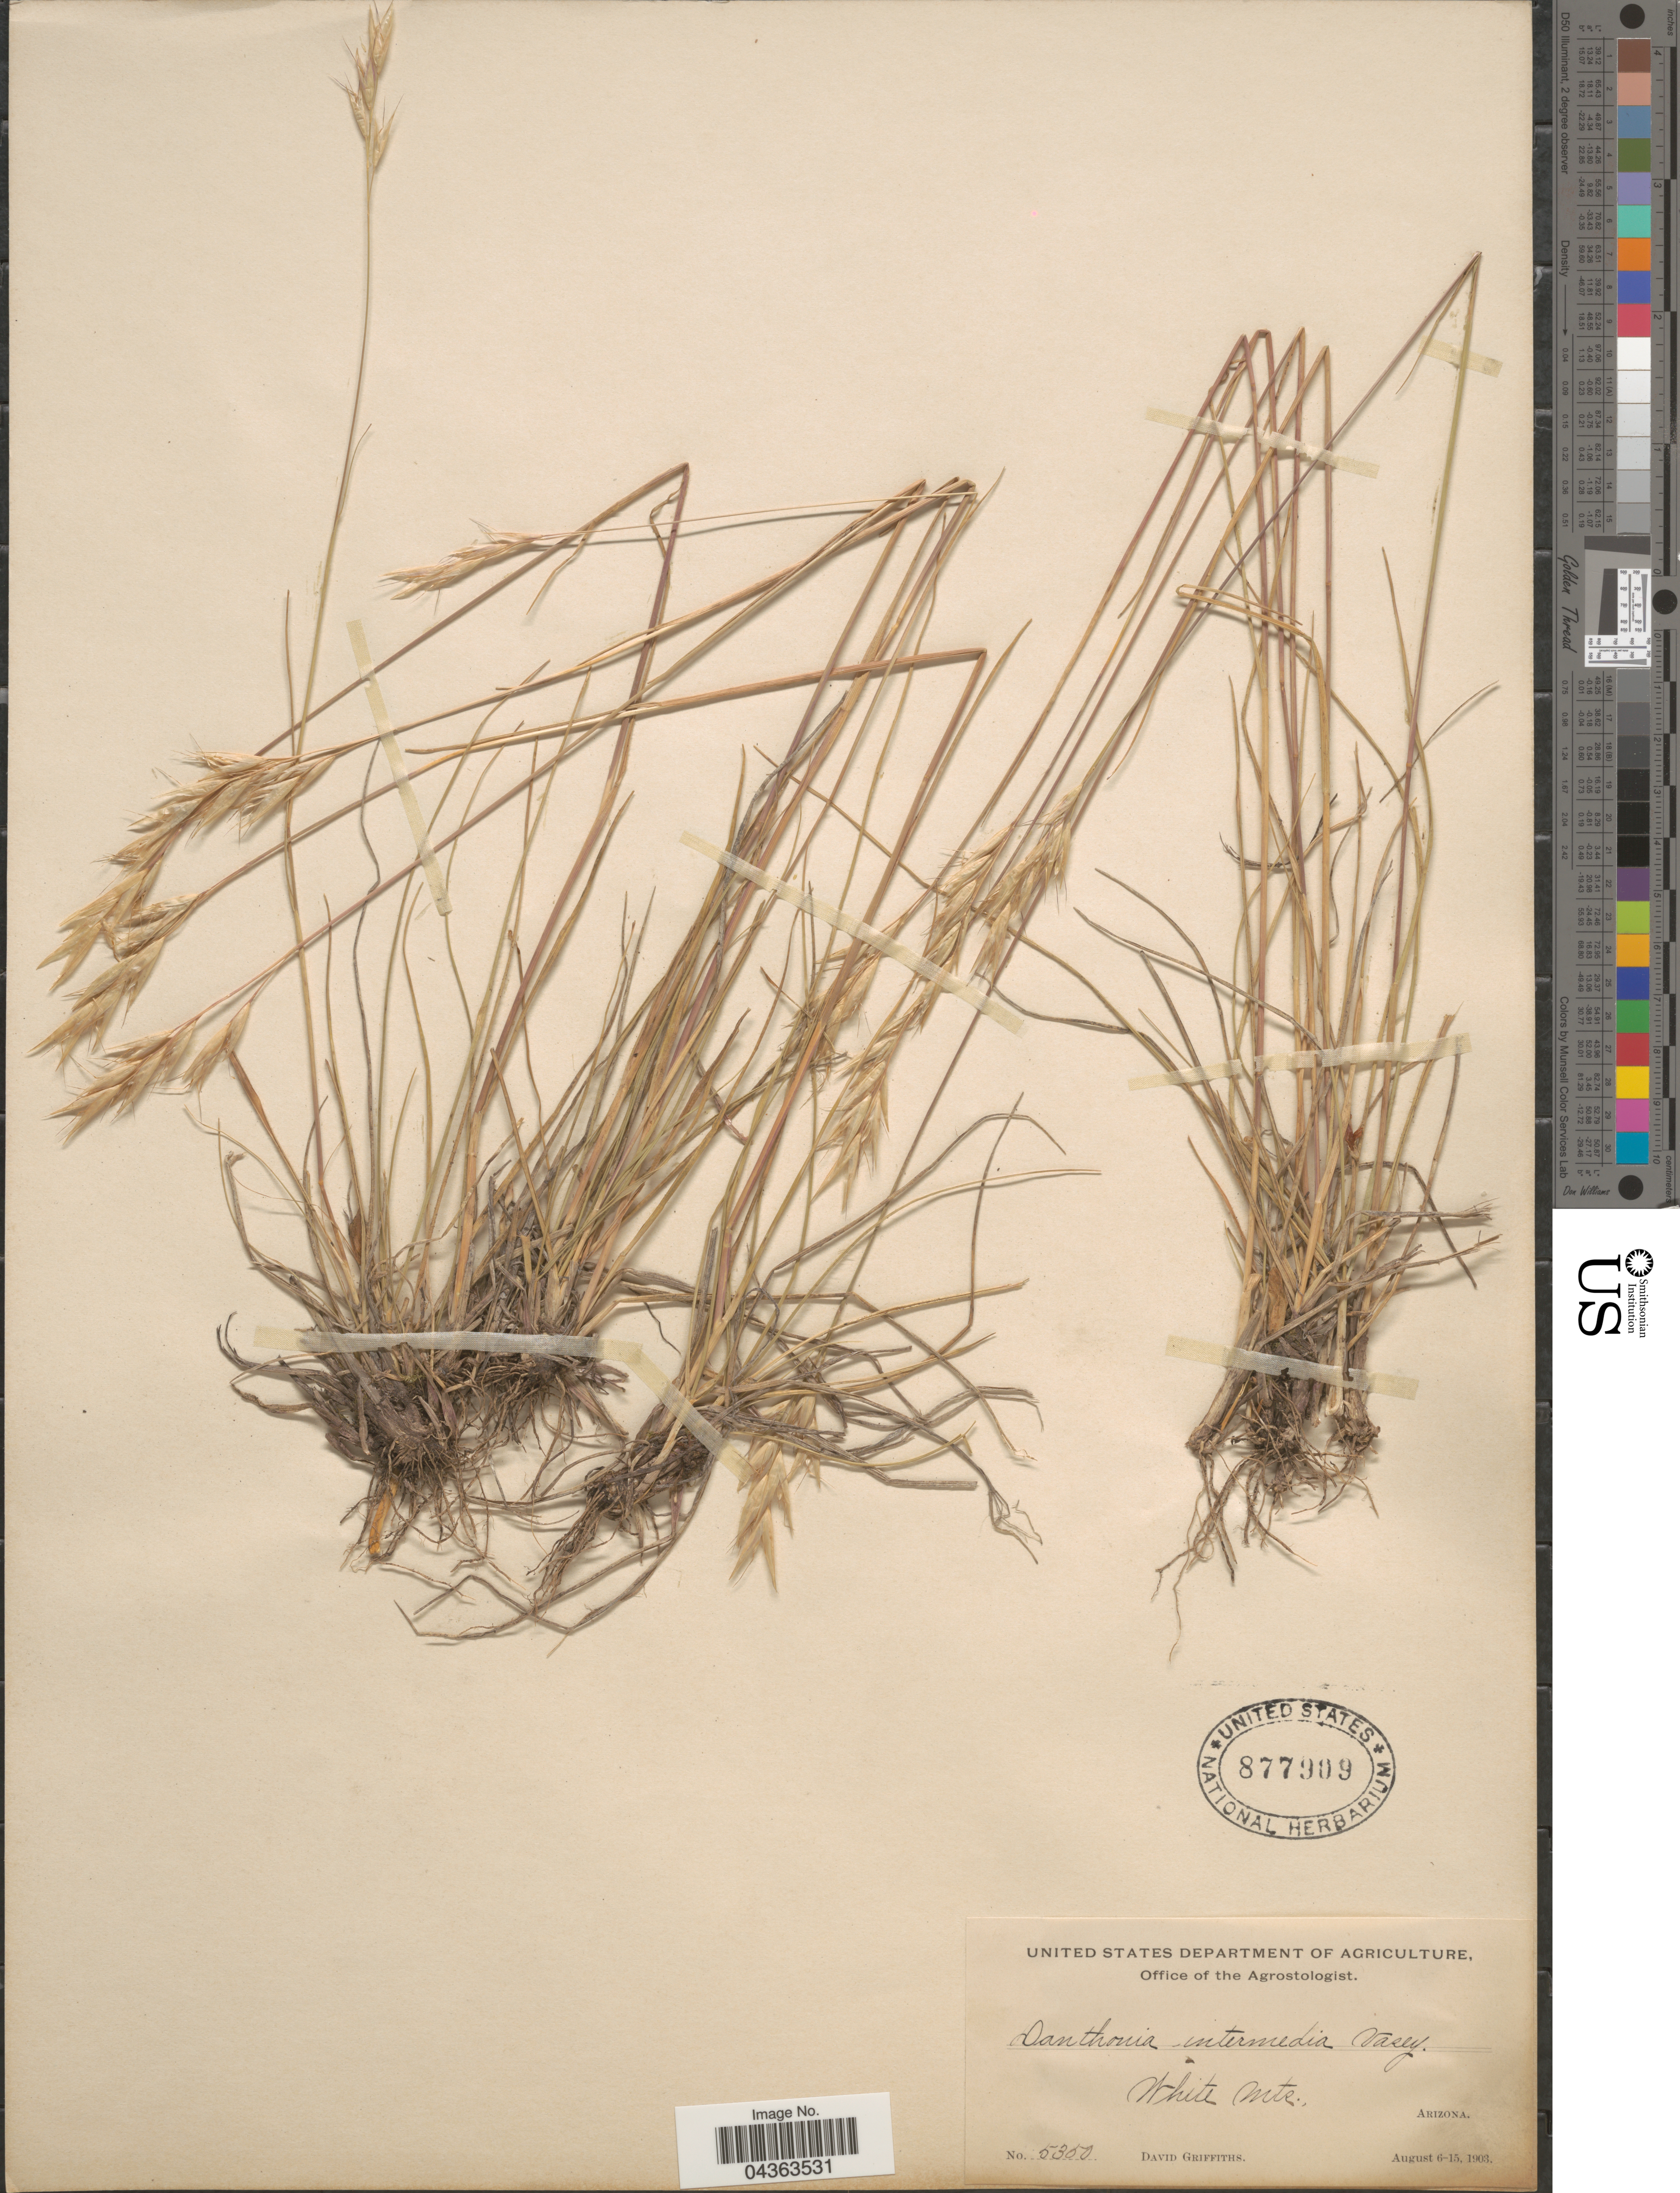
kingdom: Plantae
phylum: Tracheophyta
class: Liliopsida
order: Poales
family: Poaceae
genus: Danthonia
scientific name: Danthonia intermedia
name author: Vasey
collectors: D. Griffiths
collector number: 5350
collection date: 1903-08-06/1903-08-15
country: United States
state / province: Arizona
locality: White Mts.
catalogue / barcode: US 877909